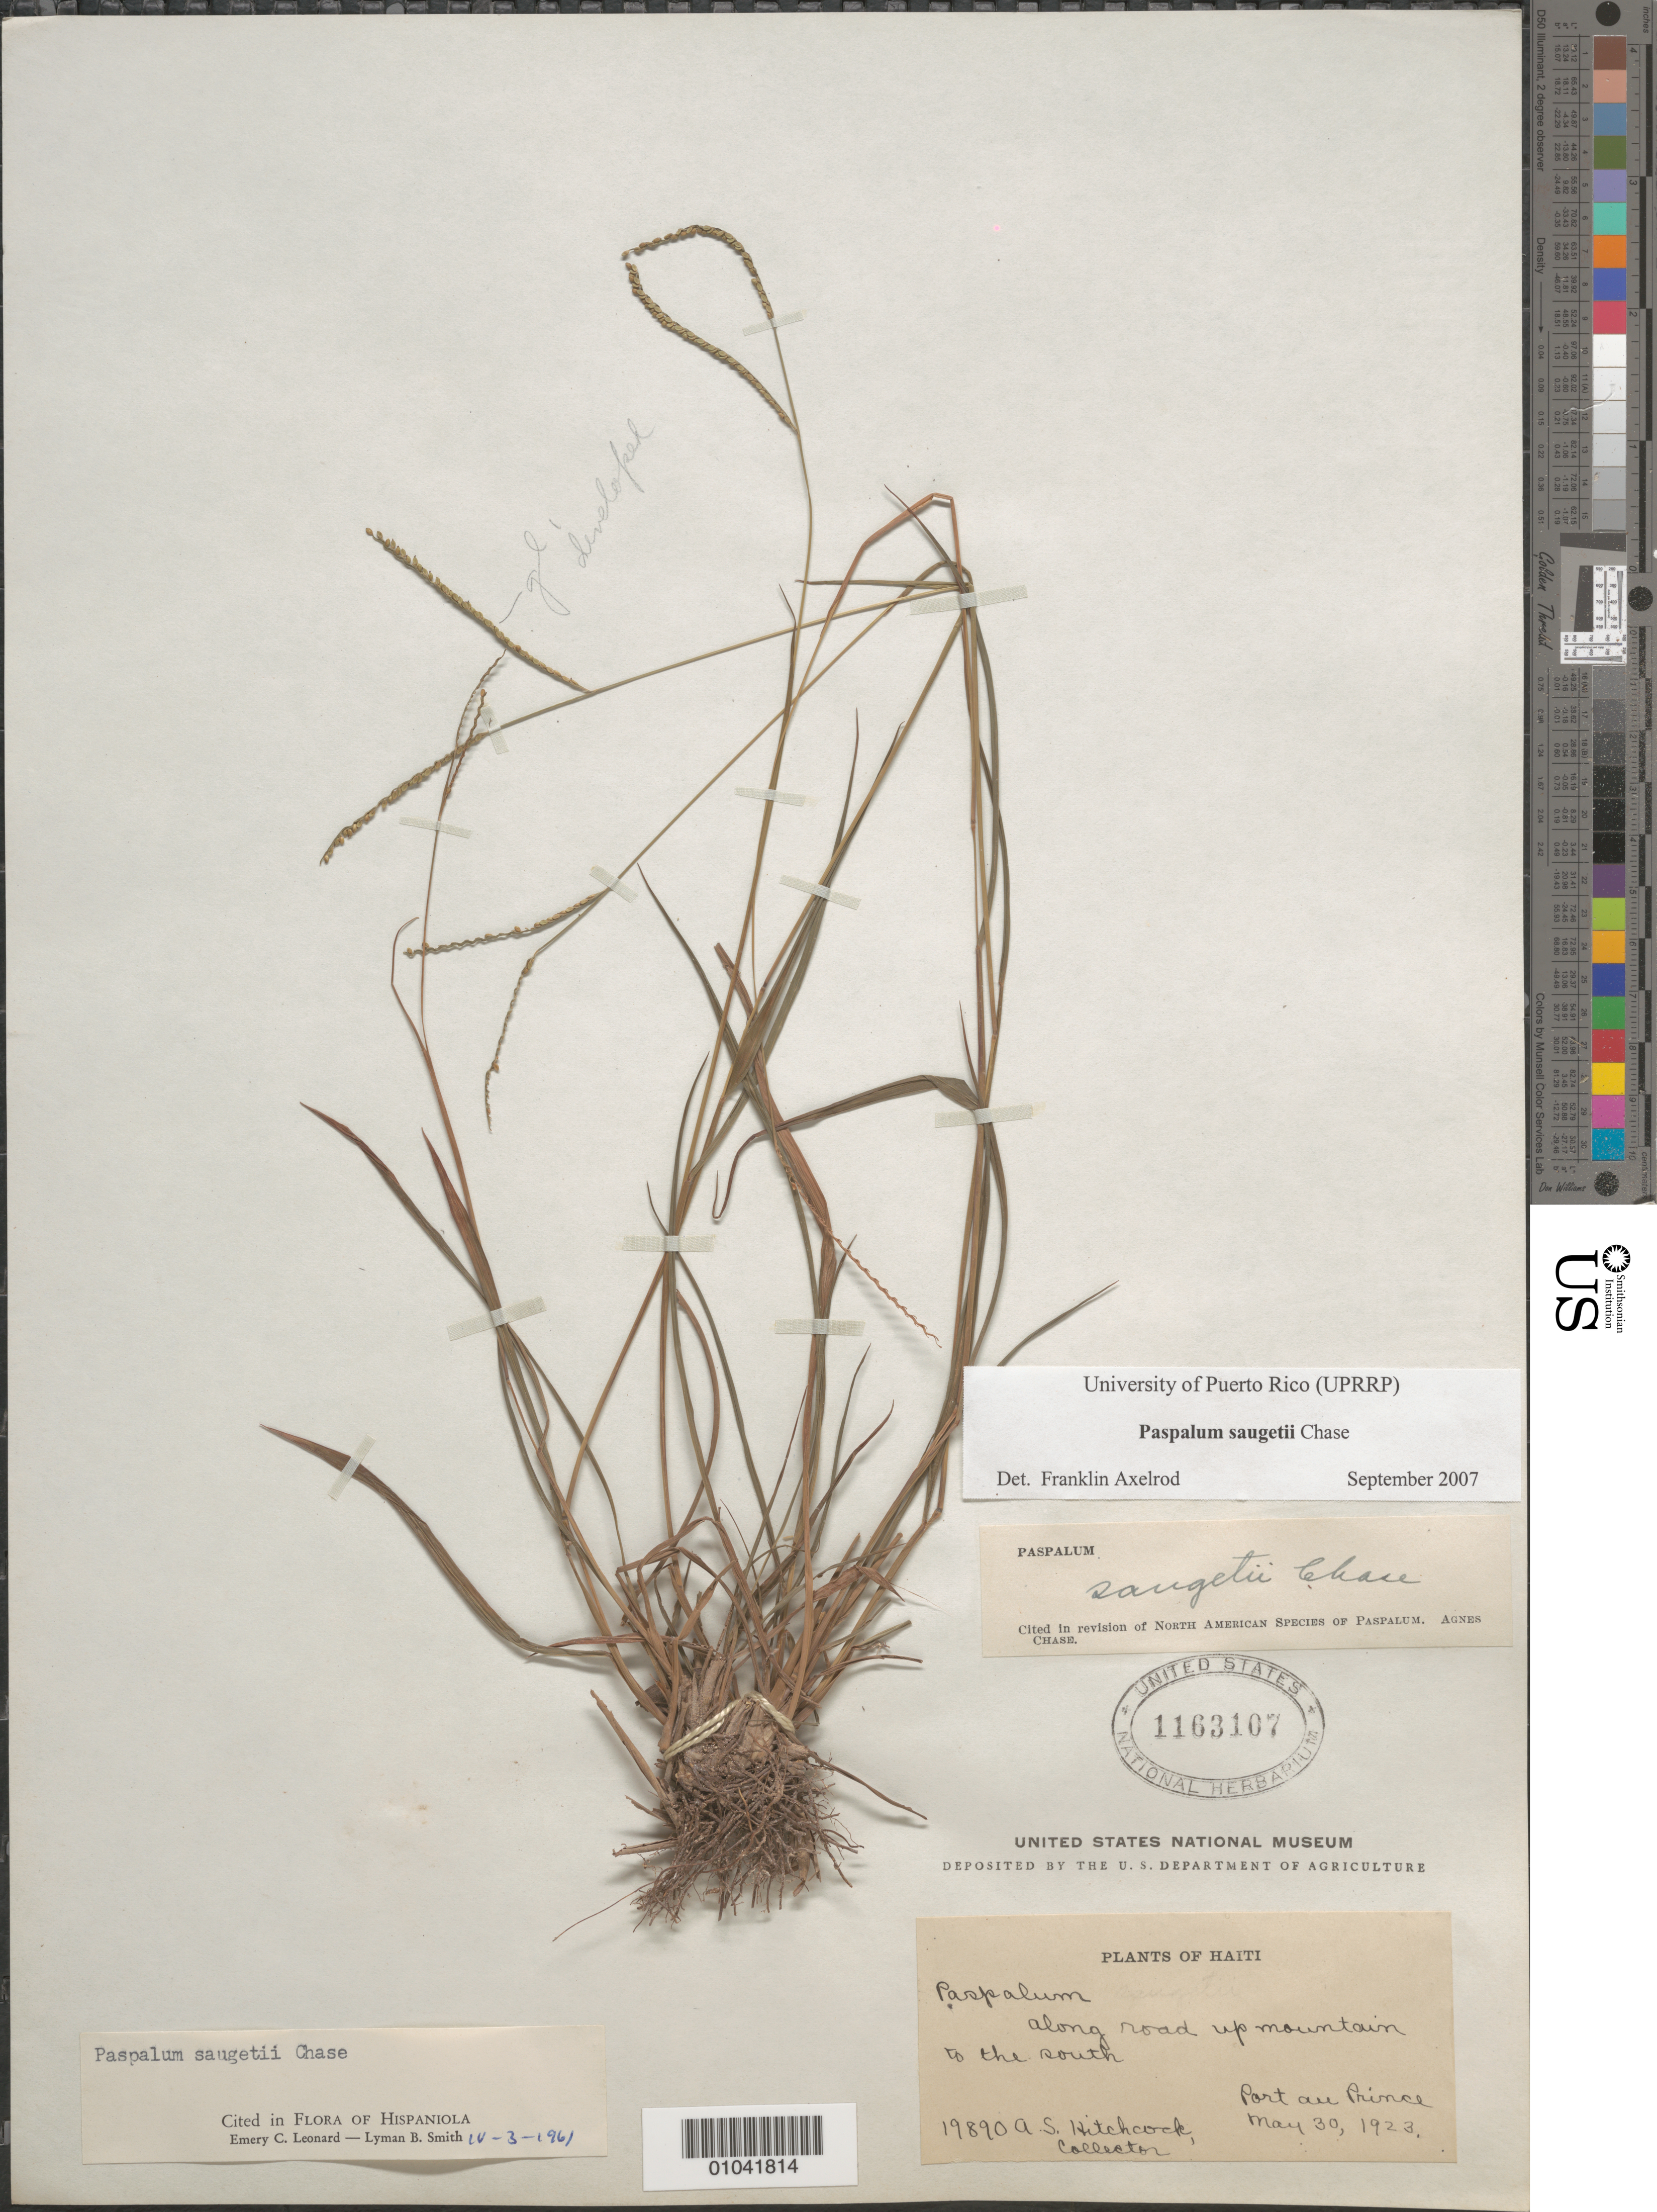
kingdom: Plantae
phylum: Tracheophyta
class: Liliopsida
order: Poales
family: Poaceae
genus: Paspalum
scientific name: Paspalum saugetii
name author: Chase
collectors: A. S. Hitchcock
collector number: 19890a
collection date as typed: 30 May 1923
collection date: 1923-05-30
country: Haiti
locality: Port Prince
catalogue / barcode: US 1163107